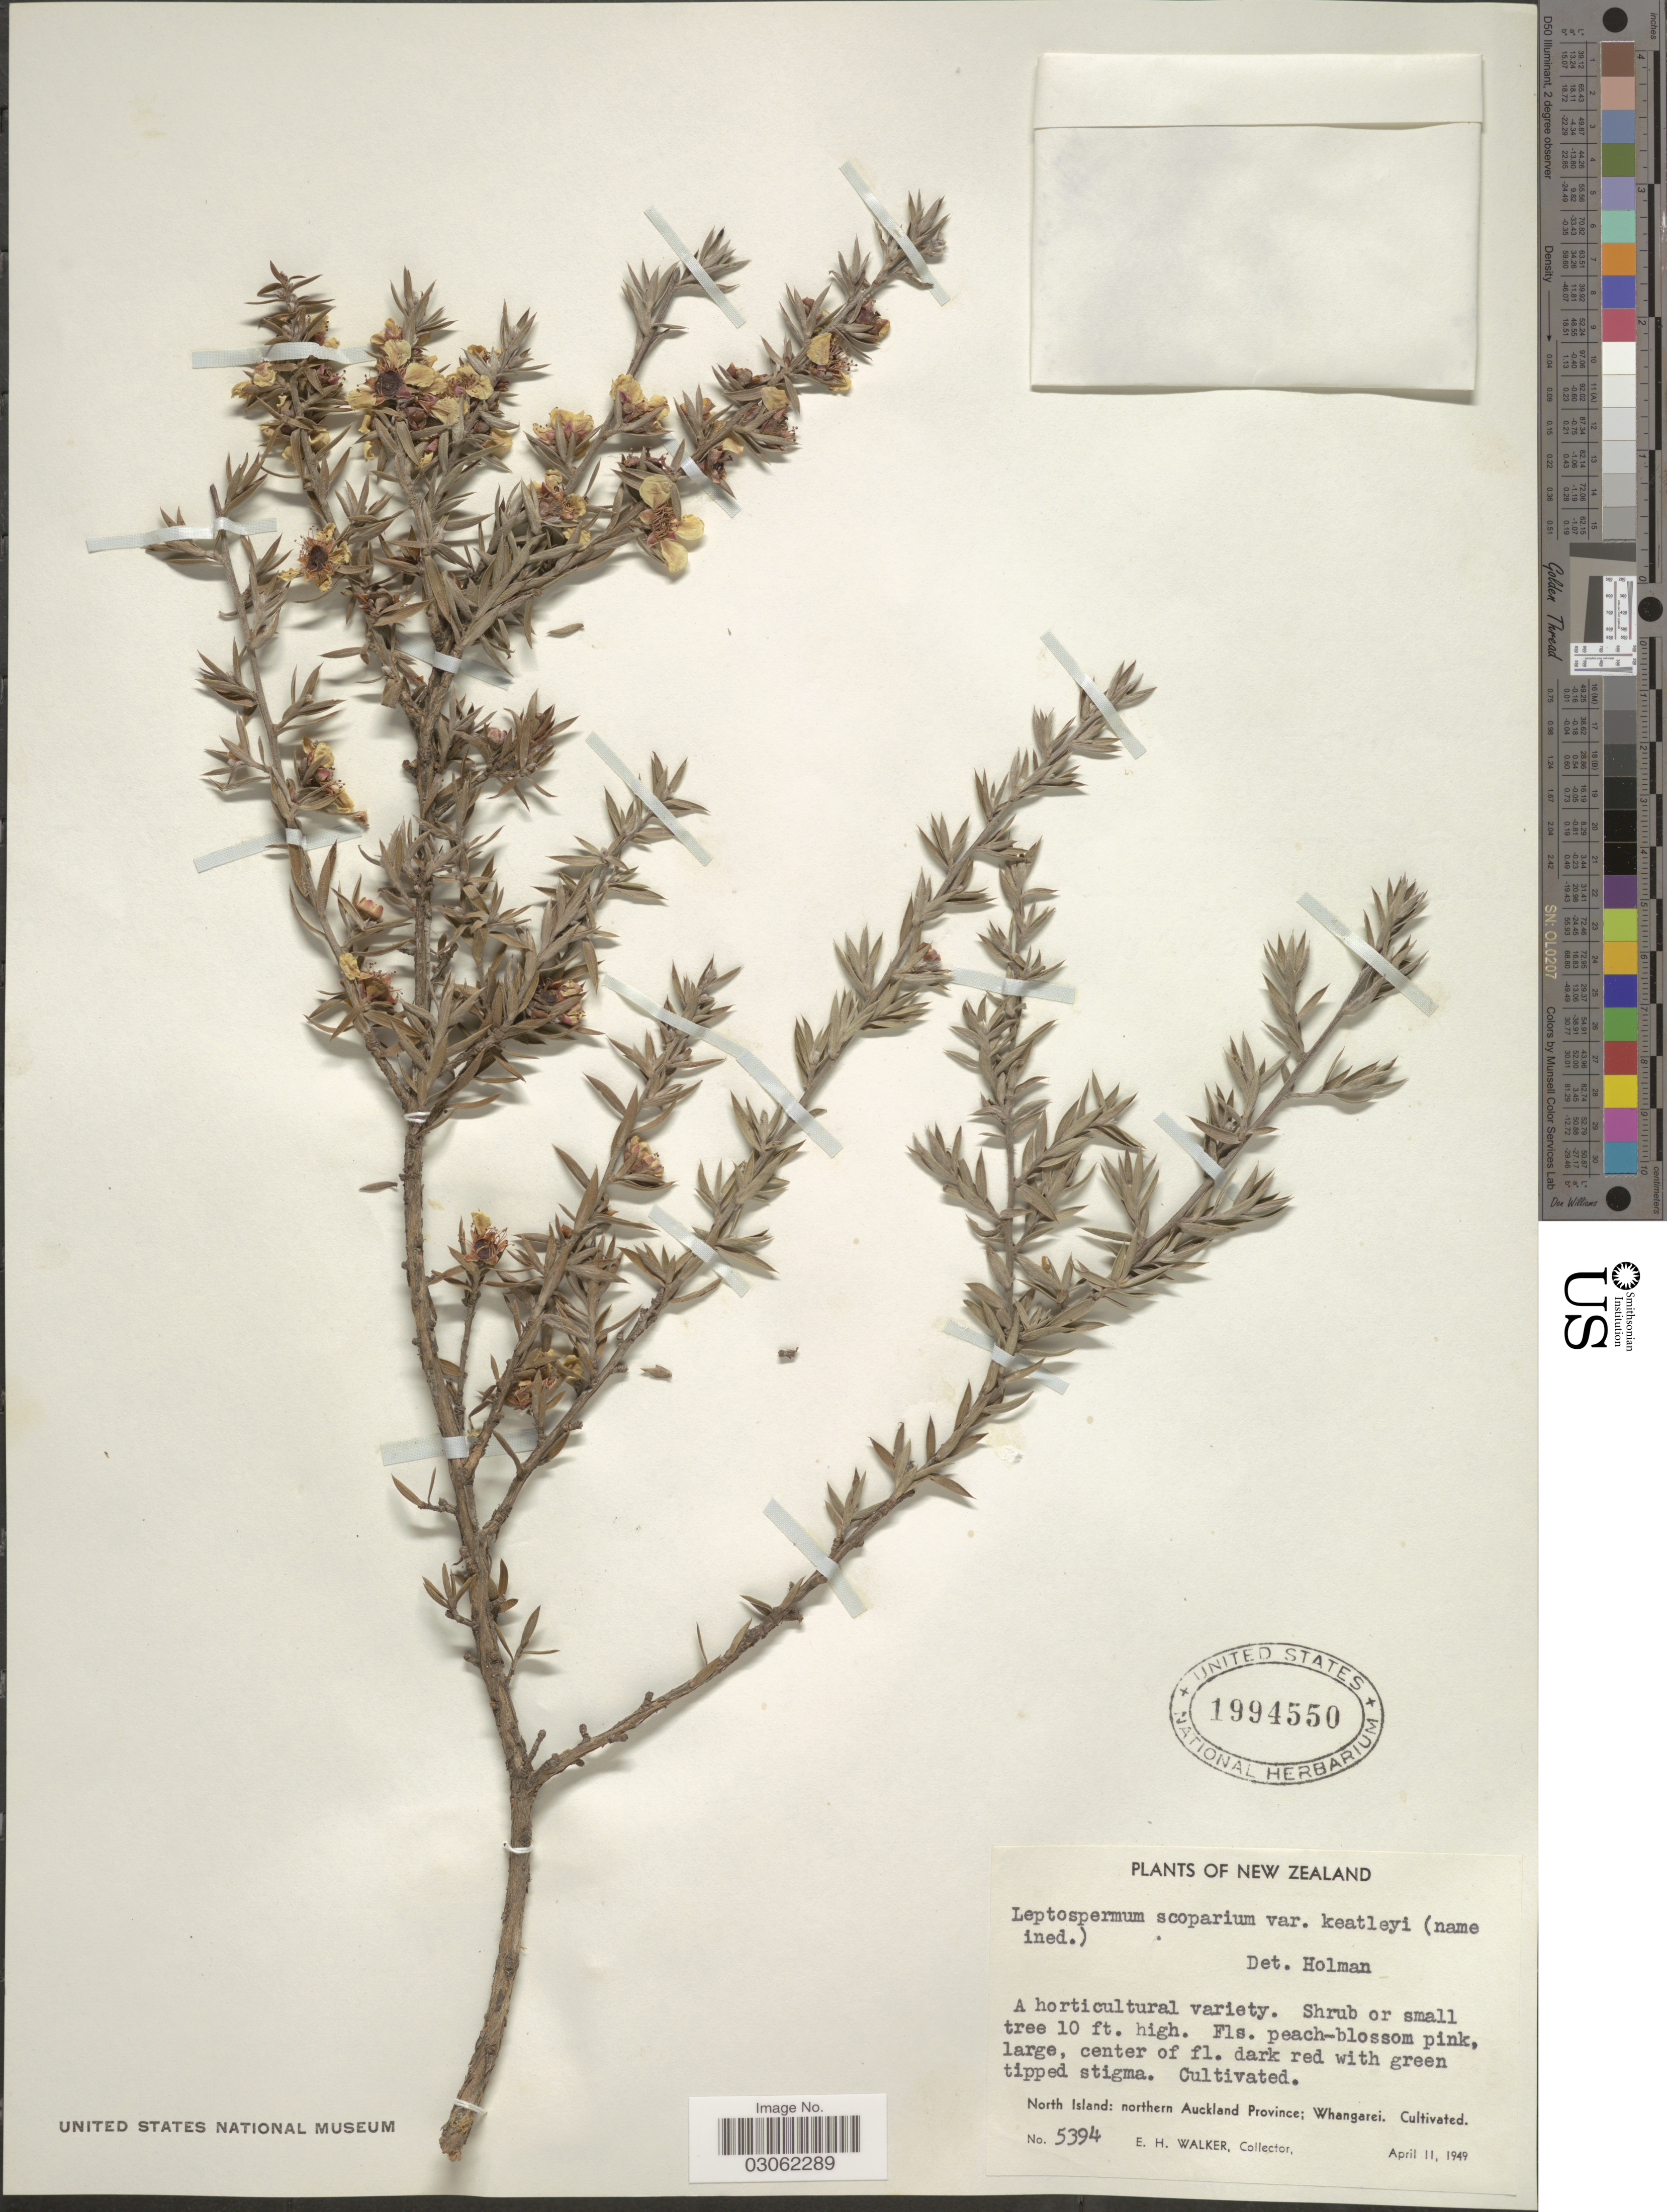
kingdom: Plantae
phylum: Tracheophyta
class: Magnoliopsida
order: Myrtales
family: Myrtaceae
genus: Leptospermum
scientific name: Leptospermum scoparium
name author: J.R. Forst. & G. Forst.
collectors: E. H. Walker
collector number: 5394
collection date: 1949-04-11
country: New Zealand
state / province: Auckland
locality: North Island: northern Auckland Province; Whangarei. Cultivated.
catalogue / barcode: US 1994550